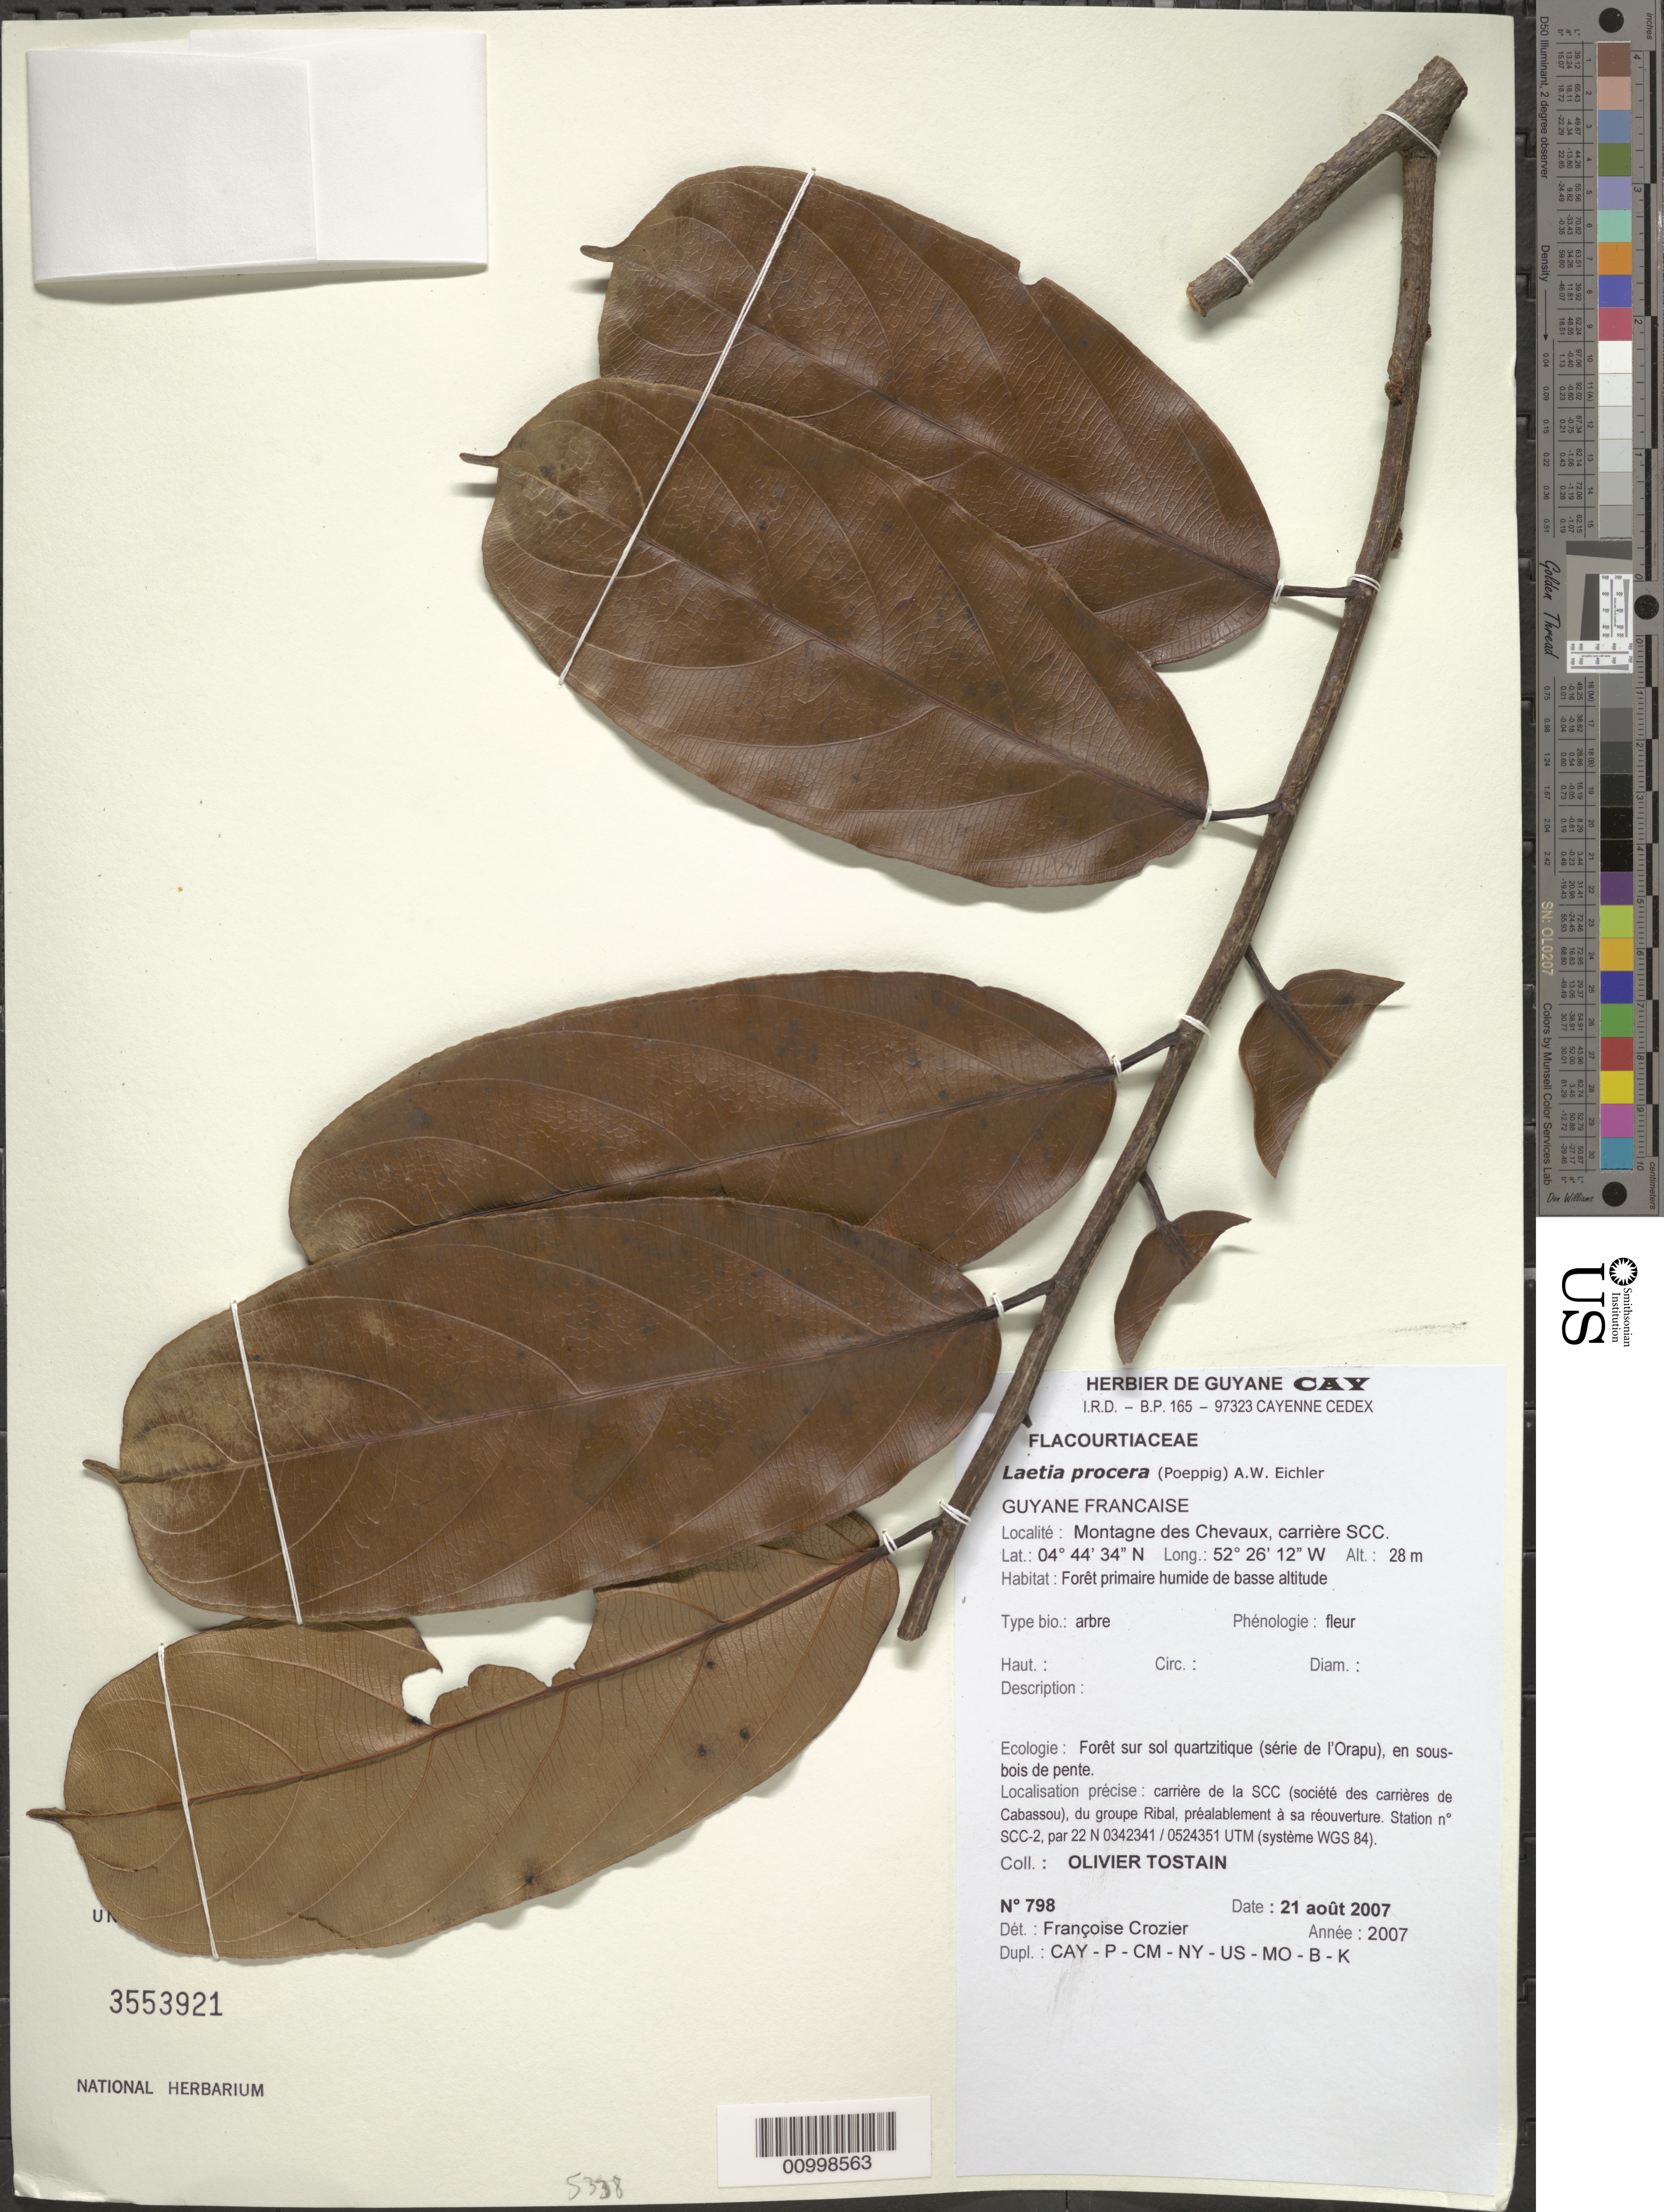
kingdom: Plantae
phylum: Tracheophyta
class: Magnoliopsida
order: Malpighiales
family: Salicaceae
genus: Laetia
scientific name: Laetia procera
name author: (Poepp.) Eichler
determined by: Crozier, F.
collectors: O. Tostain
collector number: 798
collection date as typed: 21-Aug-07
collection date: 2007-08-21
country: French Guiana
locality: Montagne des Chevaux, carriere SCC (societe des carrieres de Cabassou), du groupe Ribal, prealablement a sa reouverture. Station no. SCC-2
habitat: Foret primaire humide de basse altitude. Foret sur sol quartzitique (serie de l'Orapu), en sous-bois de pente. Foret primaire humide de basse altitude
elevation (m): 28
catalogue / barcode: US 3553921